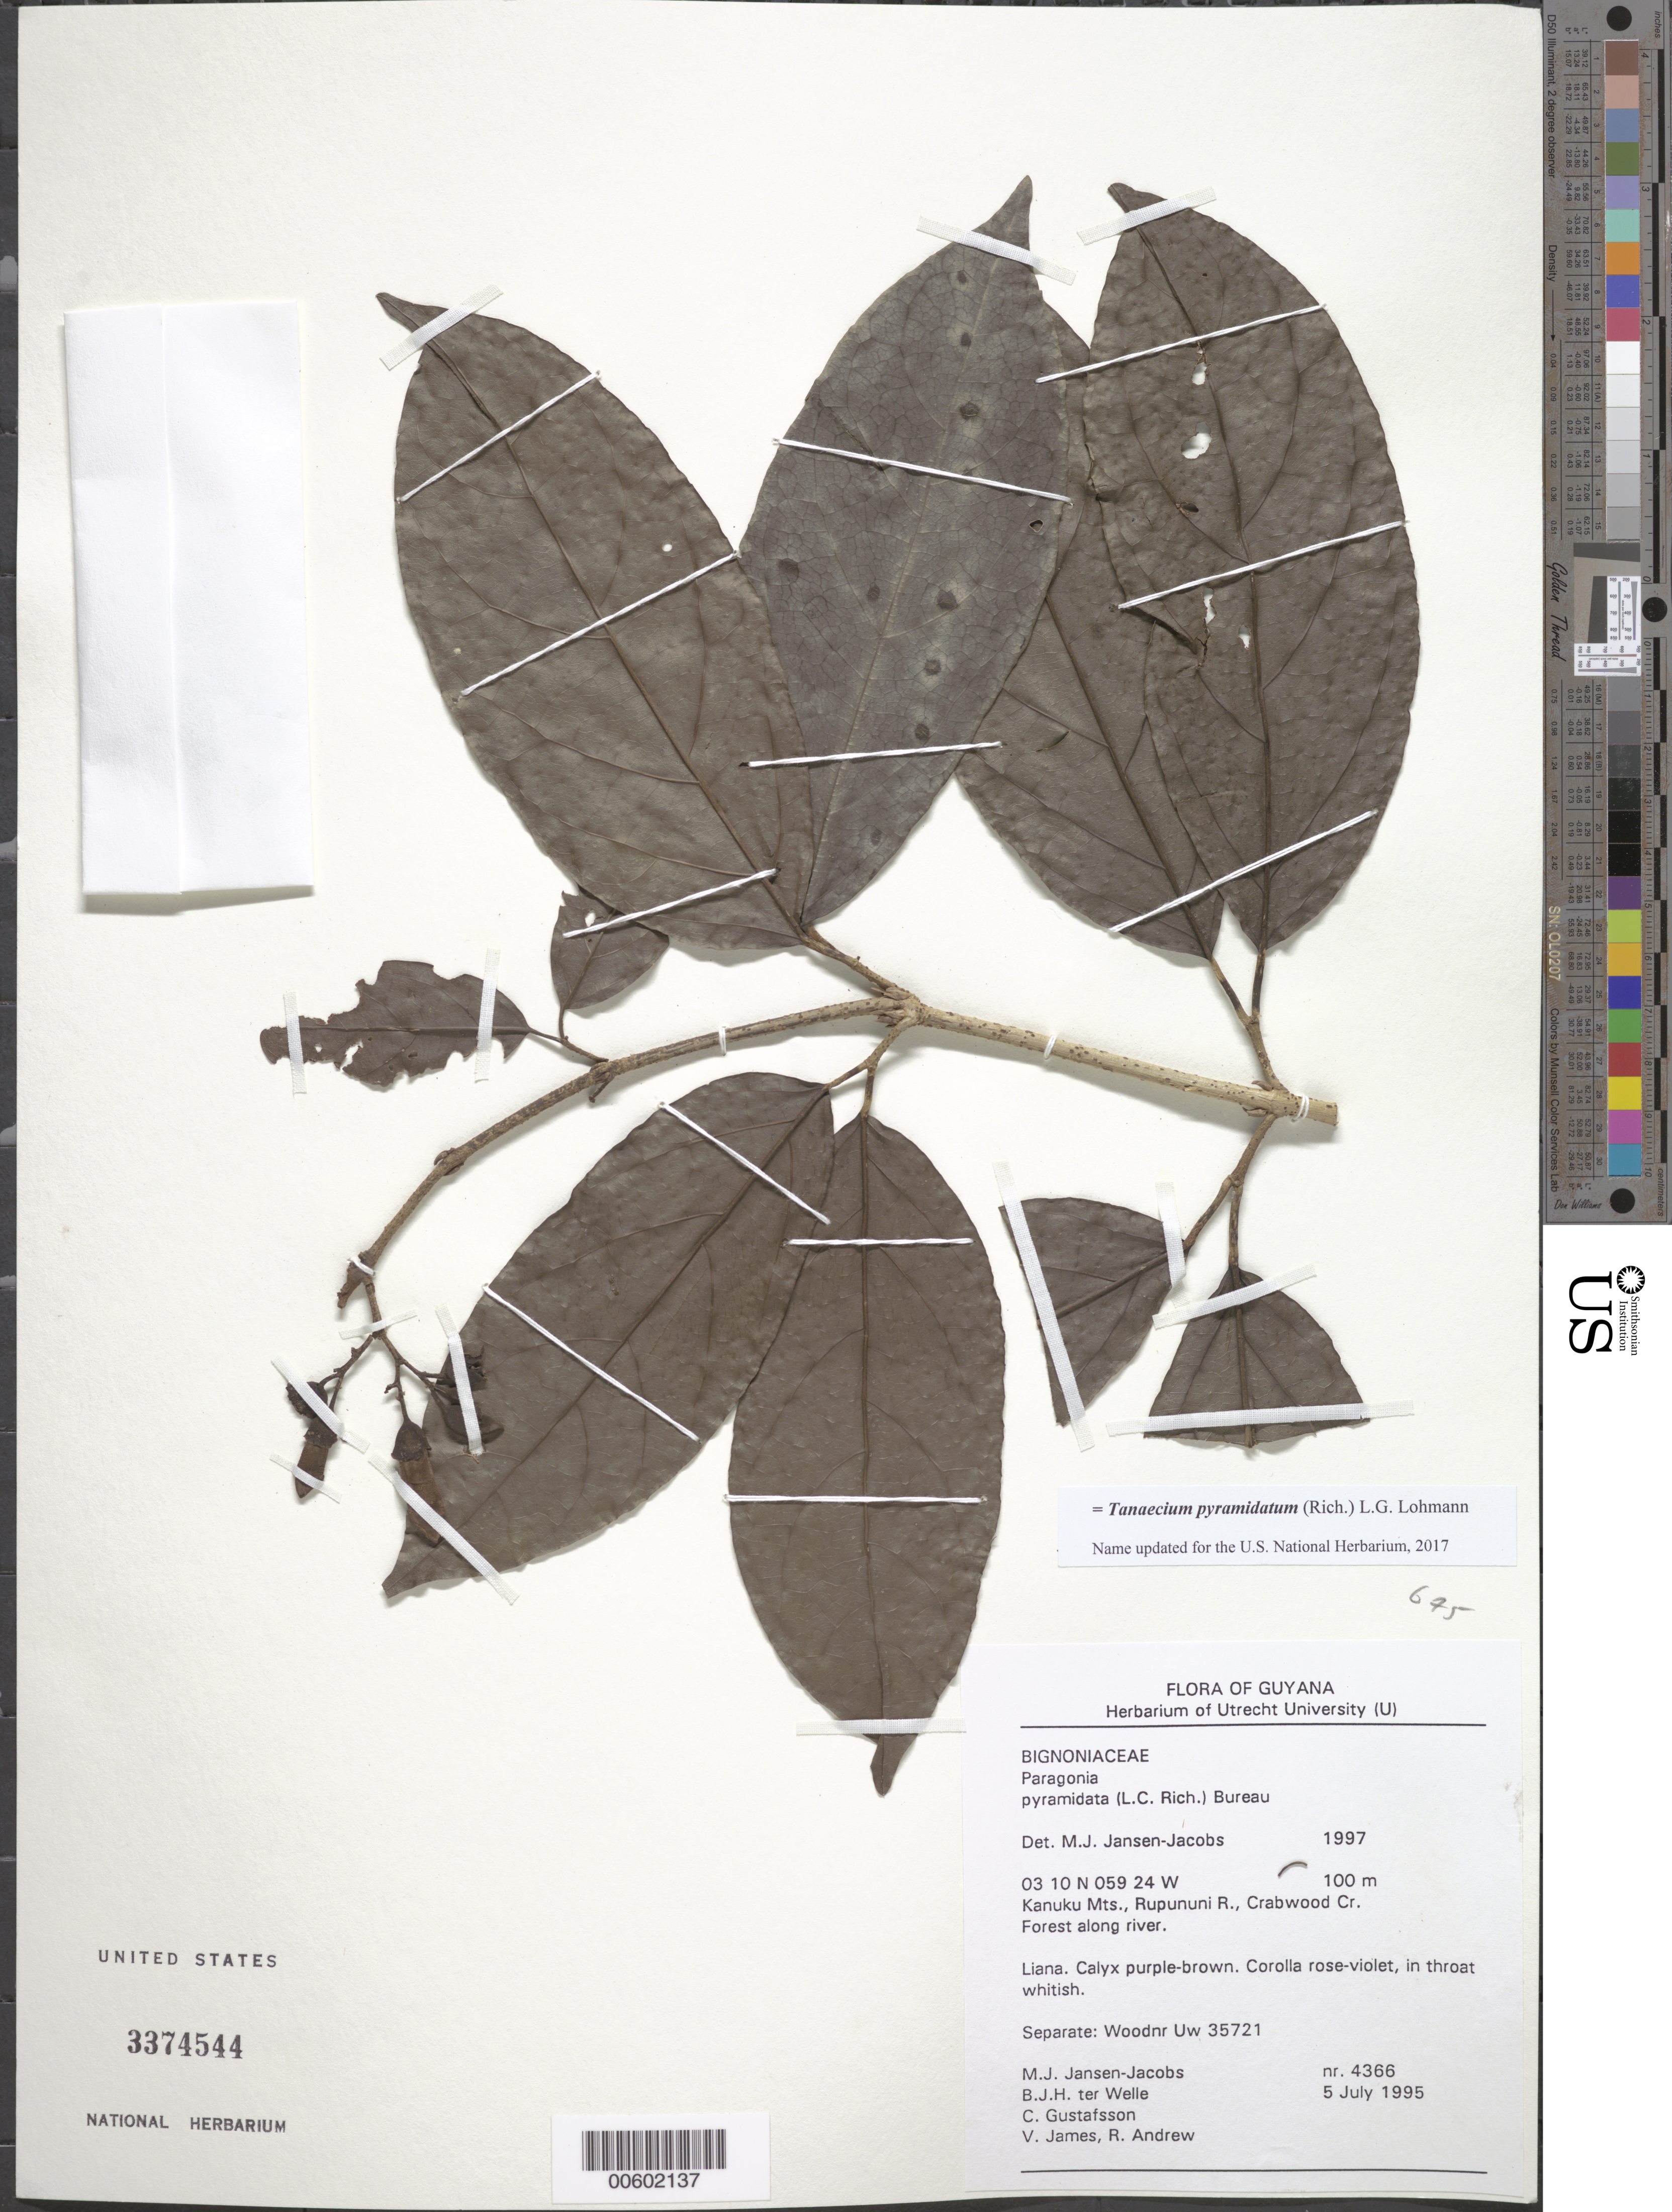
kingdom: Plantae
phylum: Tracheophyta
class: Magnoliopsida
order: Lamiales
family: Bignoniaceae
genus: Tanaecium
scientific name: Tanaecium pyramidatum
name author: (Rich.) L.G. Lohmann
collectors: M. J. Jansen-Jacobs, B. Welle, C. G. Gustafsson, V. James & R. Andrew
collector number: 4366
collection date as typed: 5-Jul-95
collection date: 1995-07-05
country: Guyana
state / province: U. Takutu-U. Essequibo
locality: Crabwood Creek, Rupununi River, Kanuku Mts.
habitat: Forest along river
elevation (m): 100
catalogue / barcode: US 3374544